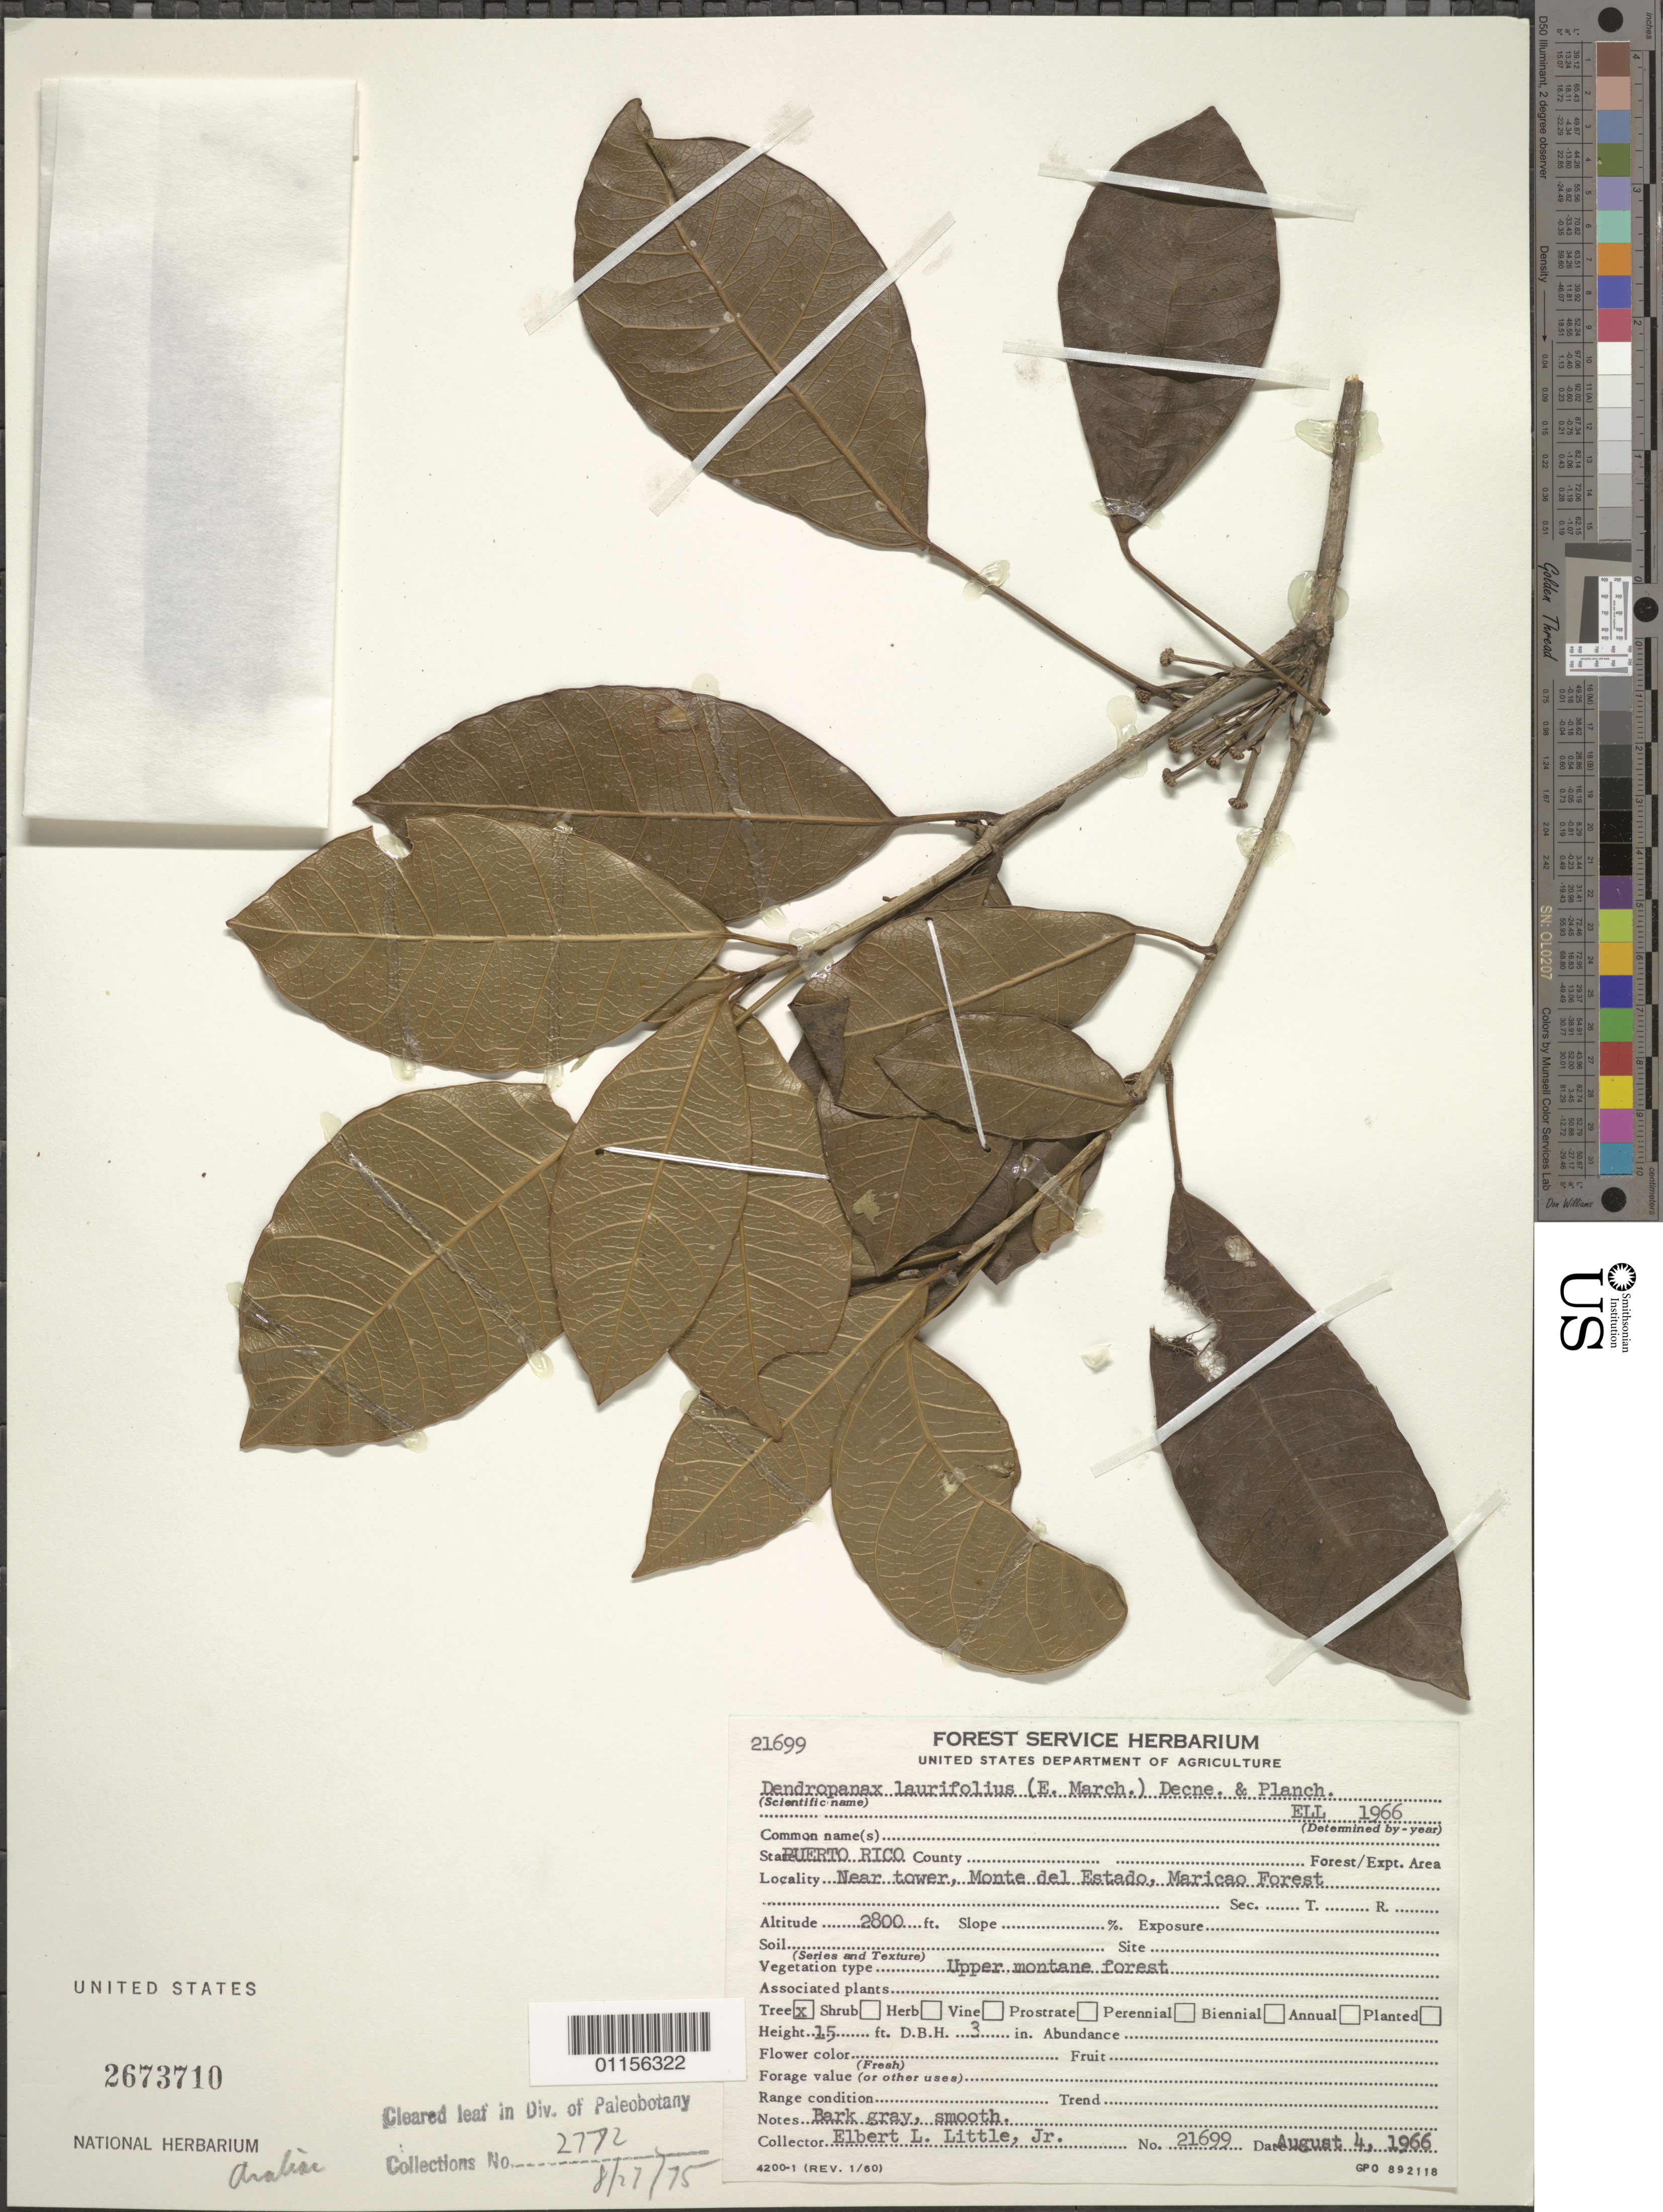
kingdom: Plantae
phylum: Tracheophyta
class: Magnoliopsida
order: Apiales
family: Araliaceae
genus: Dendropanax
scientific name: Dendropanax laurifolius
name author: (Marchal ex Urb.) Decne. & Planch. ex R.C. Schneid.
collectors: E. L. Little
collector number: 21699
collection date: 1966-08-04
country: Puerto Rico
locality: Near tower, Monte del Estado, Maricao Forest.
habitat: Tree, in upper montane forest.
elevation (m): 853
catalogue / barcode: US 2673710